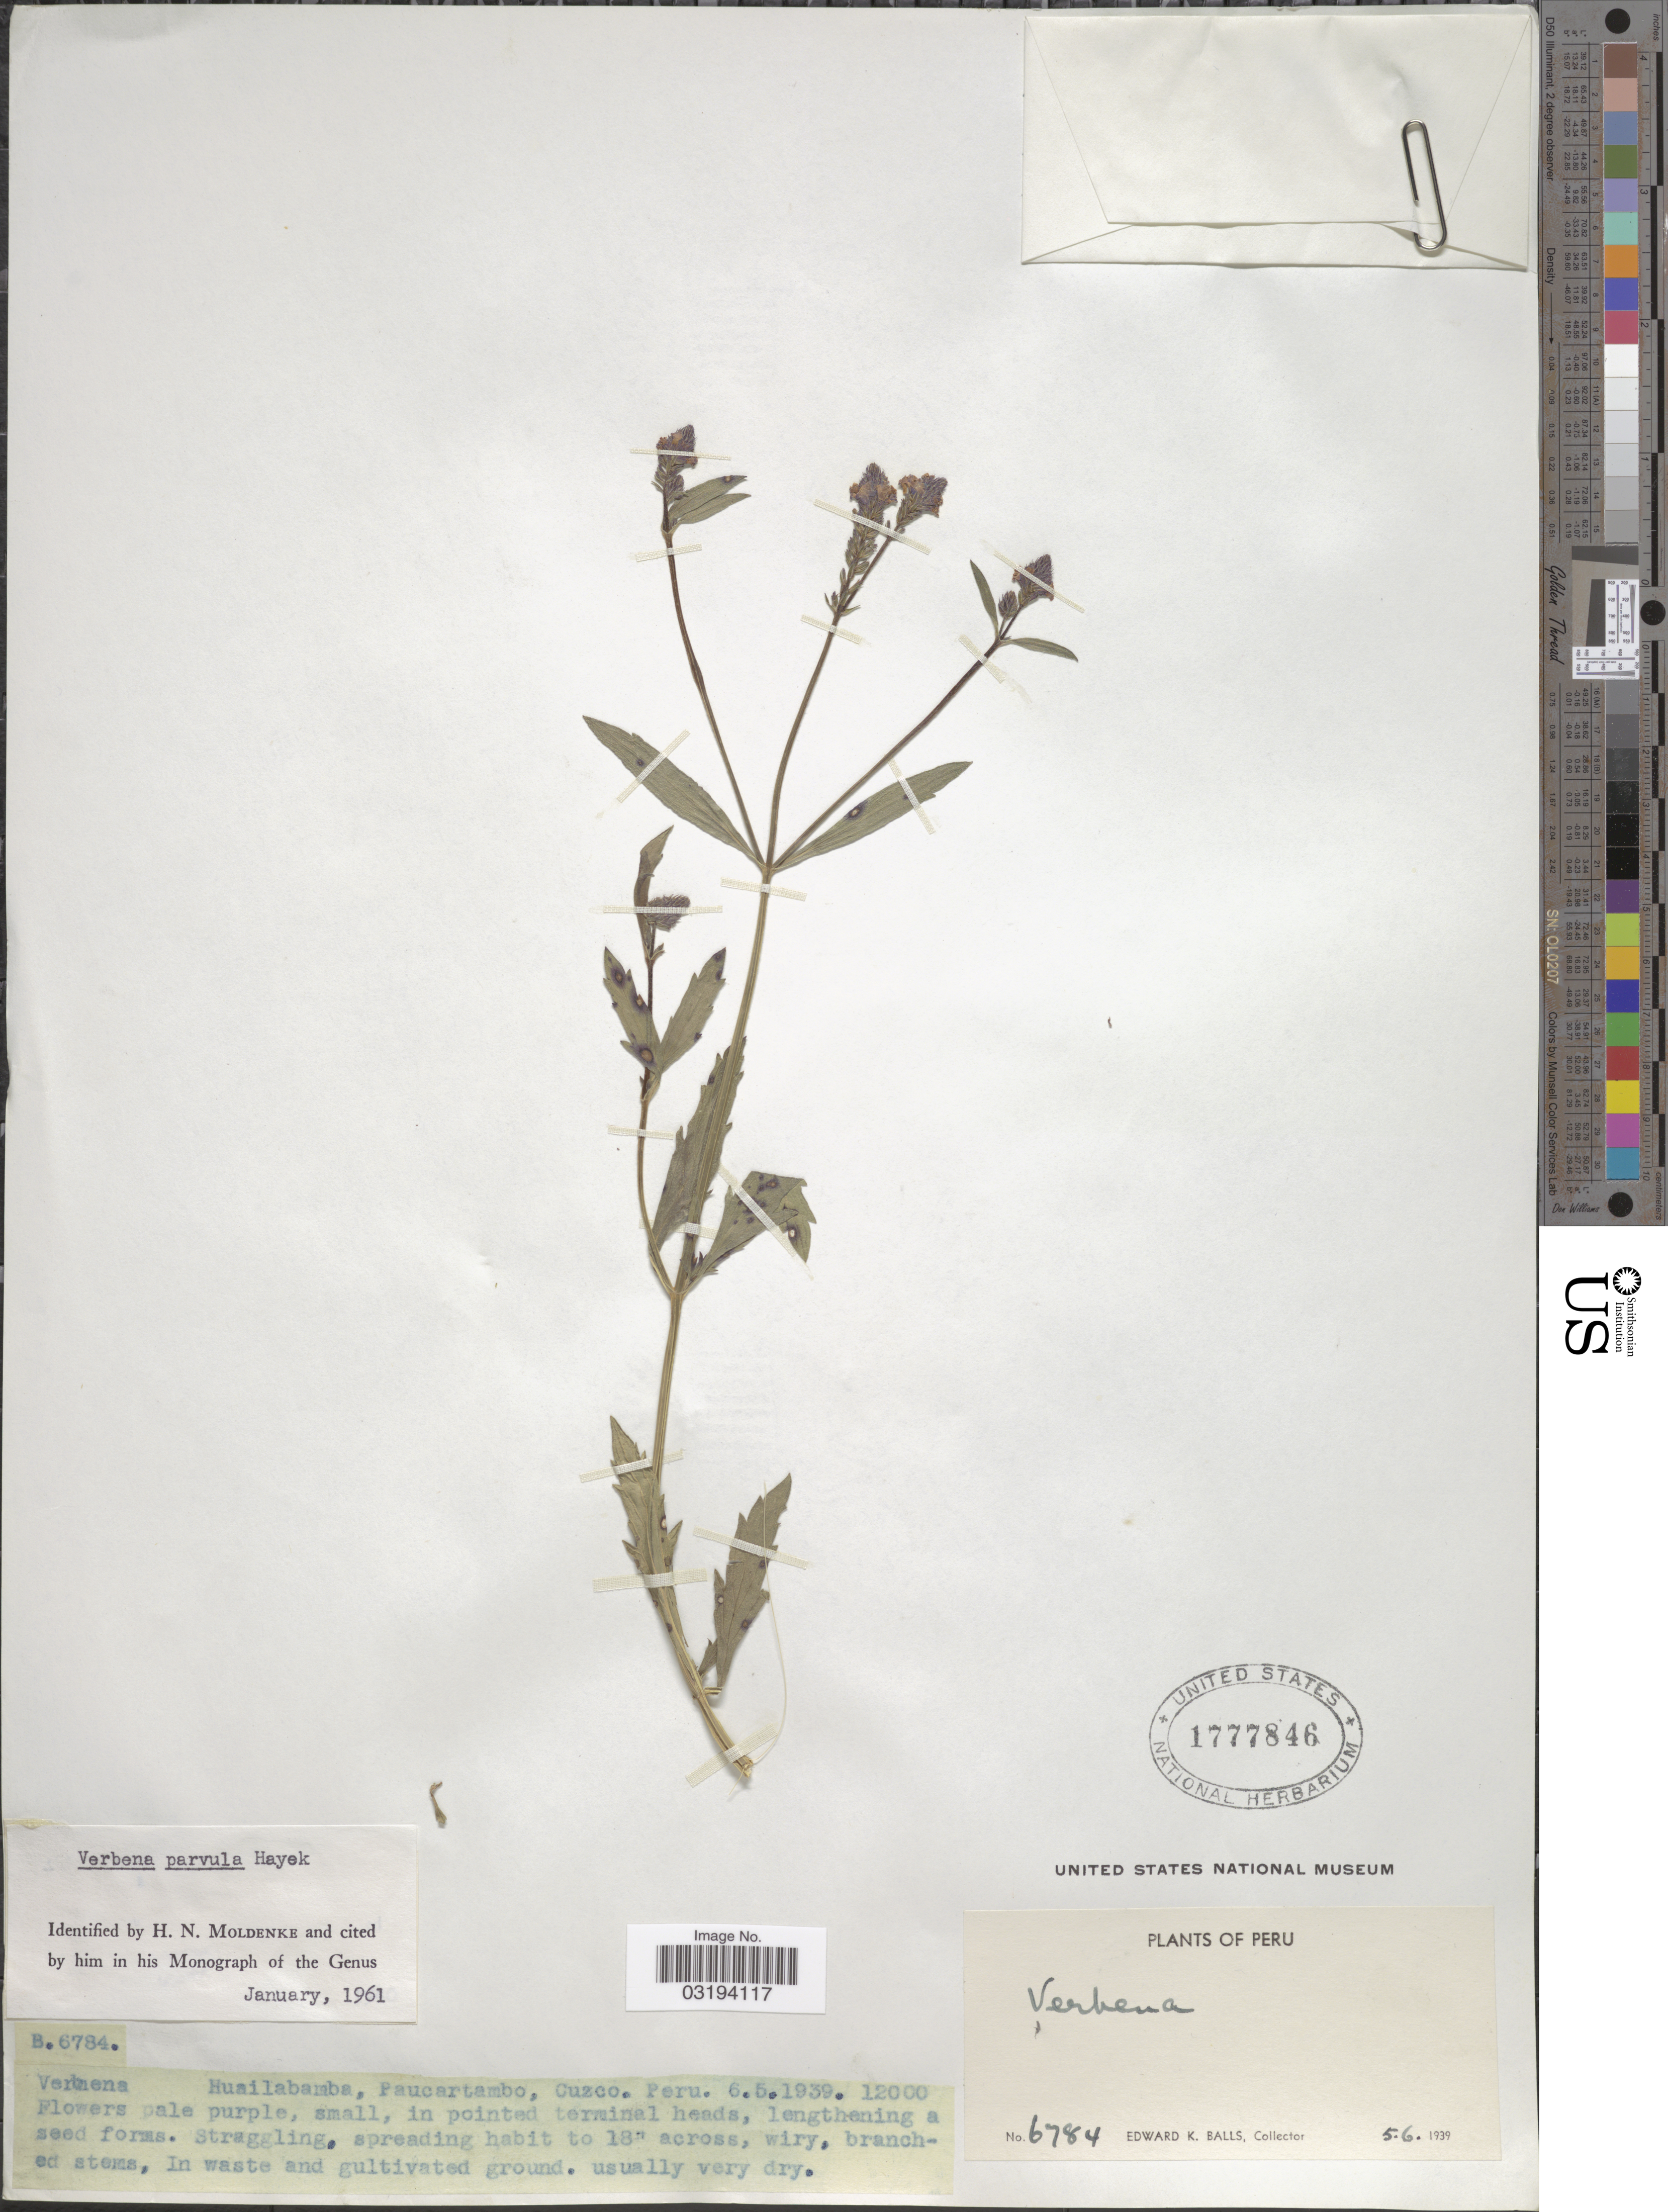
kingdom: Plantae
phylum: Tracheophyta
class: Magnoliopsida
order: Lamiales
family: Verbenaceae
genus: Verbena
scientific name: Verbena parvula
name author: Hayek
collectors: E. K. Balls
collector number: B6784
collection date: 1939-05-06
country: Peru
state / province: Cusco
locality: Huailabamba, Paucartambo.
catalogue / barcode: US 1777846